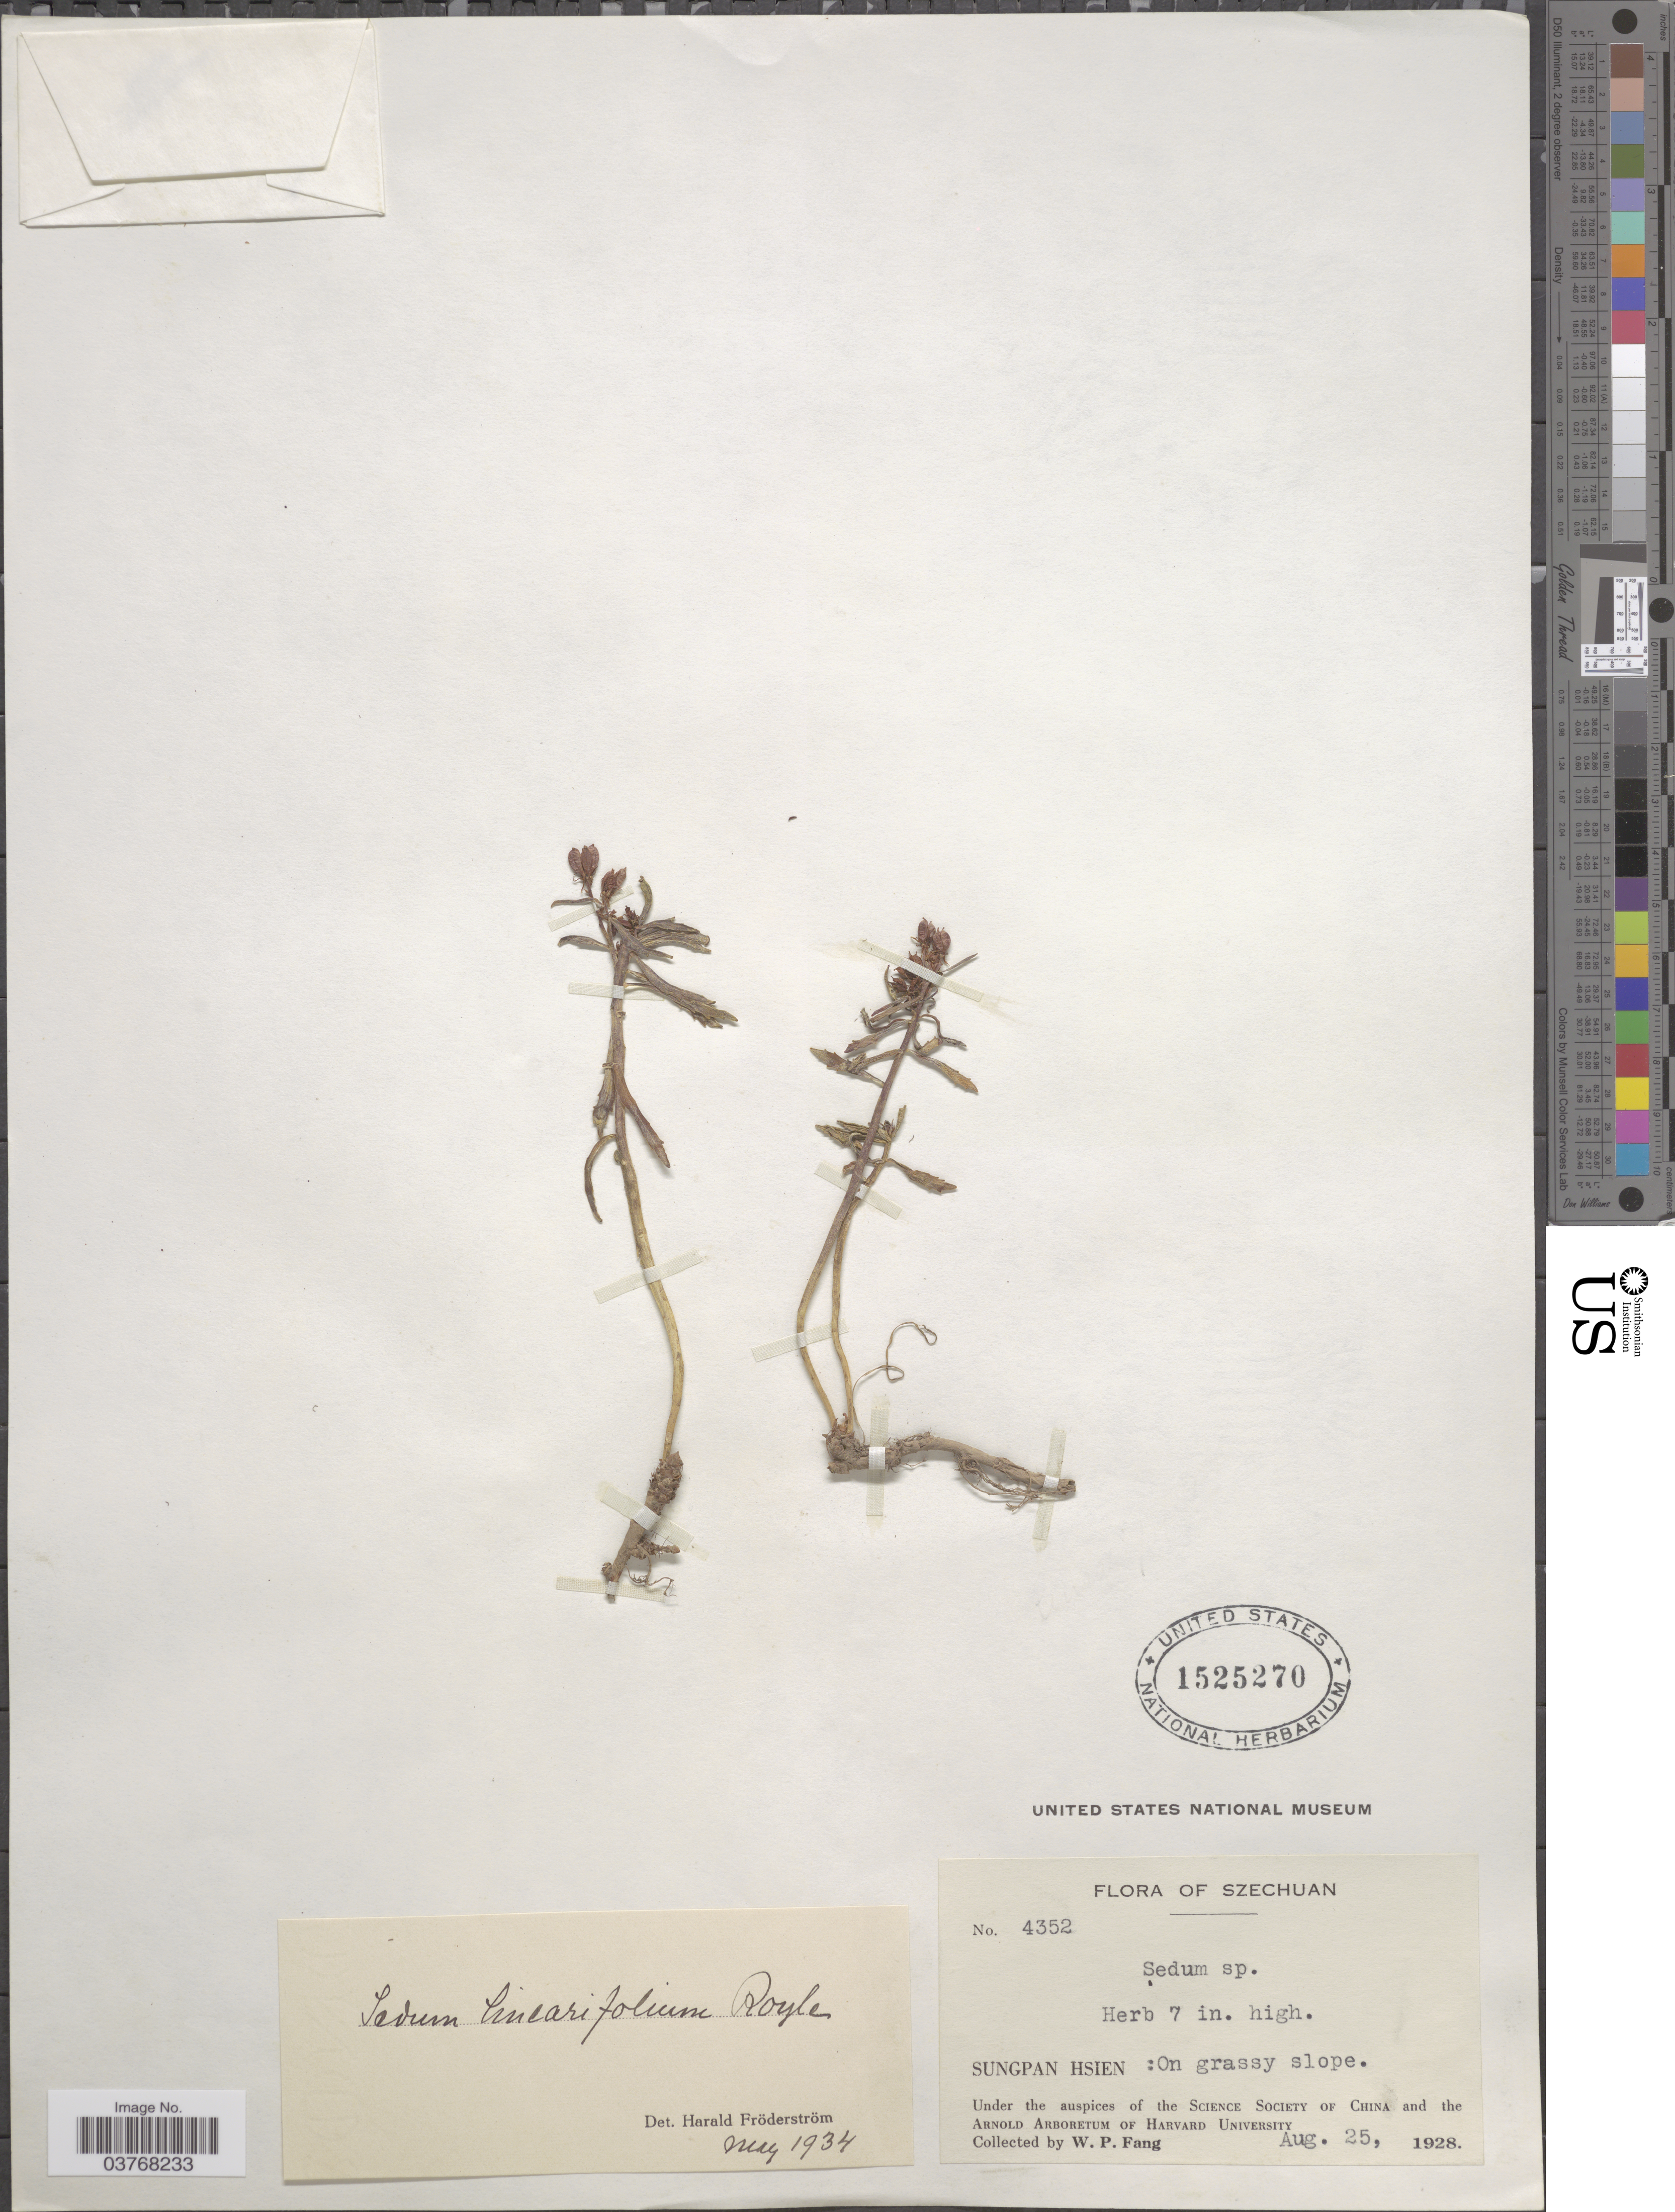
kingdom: Plantae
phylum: Tracheophyta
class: Magnoliopsida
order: Saxifragales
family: Crassulaceae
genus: Rhodiola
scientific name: Rhodiola sinuata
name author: (Royle ex Edgew.) S.H. Fu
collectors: W. P. Fang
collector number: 4352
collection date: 1928-08-25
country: China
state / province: Sichuan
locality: Szechuan. Sungpan Hsien.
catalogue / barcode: US 1525270